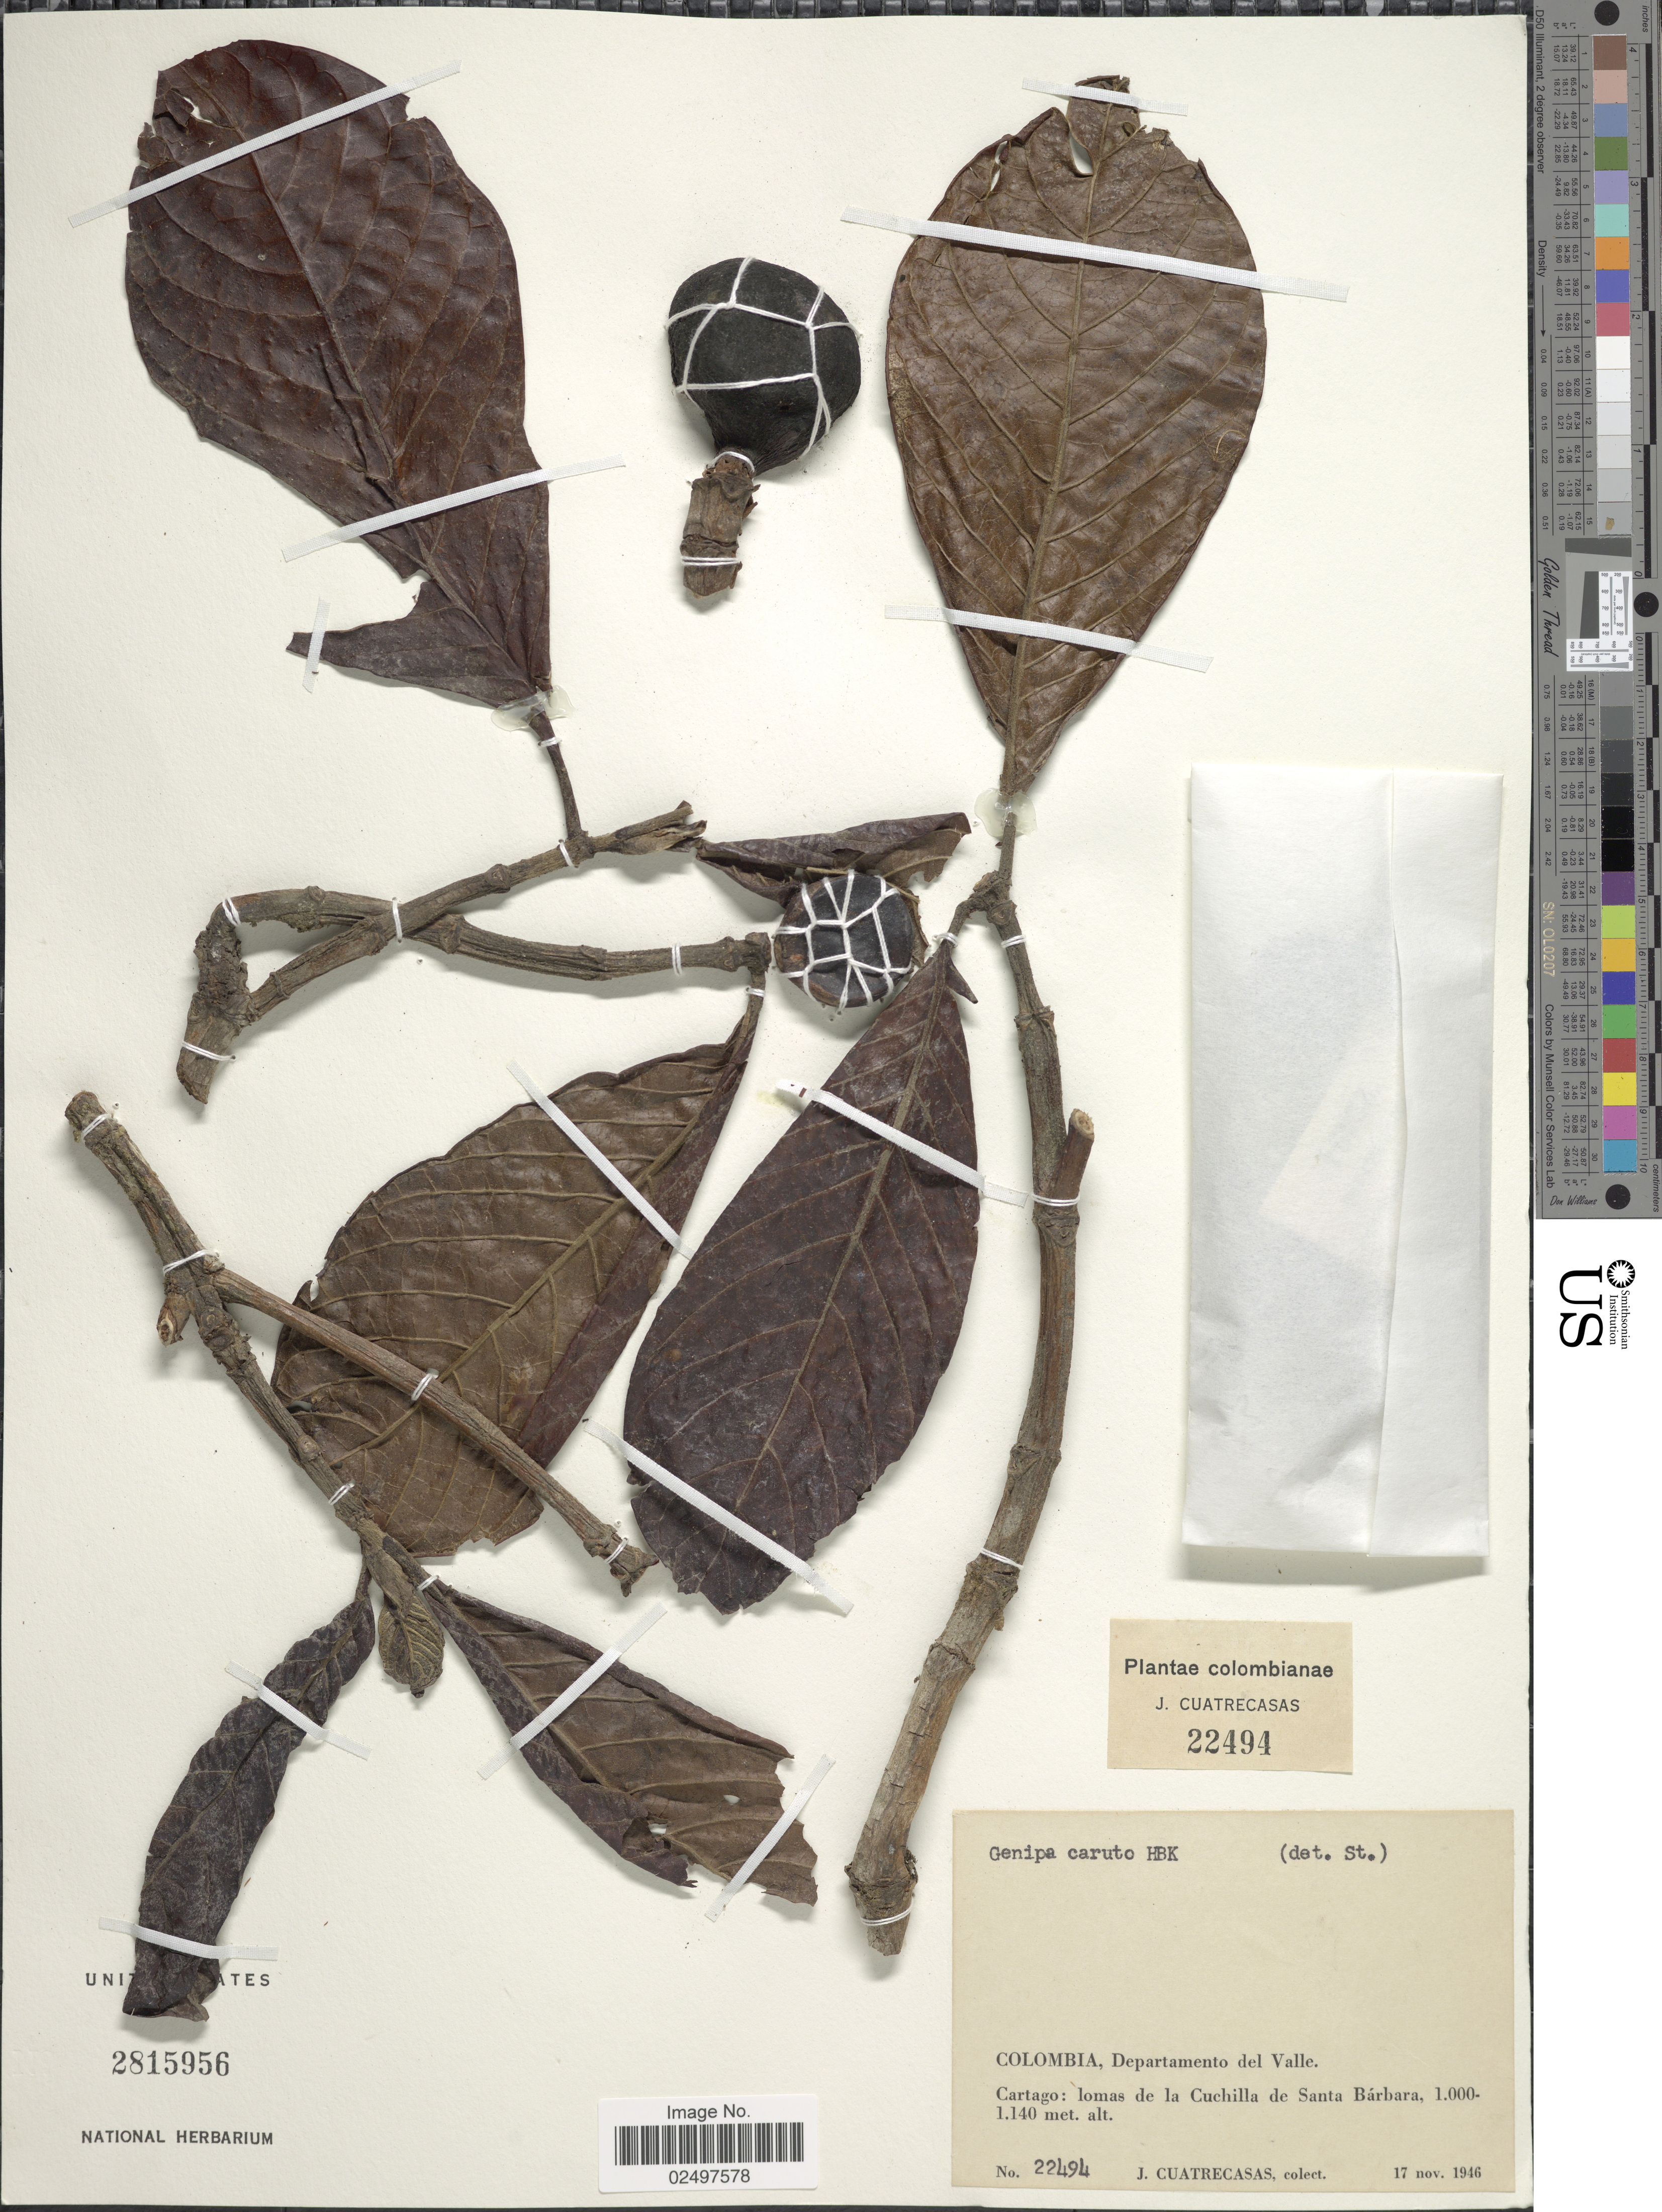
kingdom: Plantae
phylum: Tracheophyta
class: Magnoliopsida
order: Gentianales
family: Rubiaceae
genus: Genipa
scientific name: Genipa americana var. caruto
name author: (Kunth) K. Schum.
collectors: J. Cuatrecasas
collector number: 22494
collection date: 1946-11-17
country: Colombia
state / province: Valle del Cauca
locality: Departamento del Valle. Cartago: lomas de la Cuchilla de Santa Barbara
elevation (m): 1140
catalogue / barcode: US 2815956